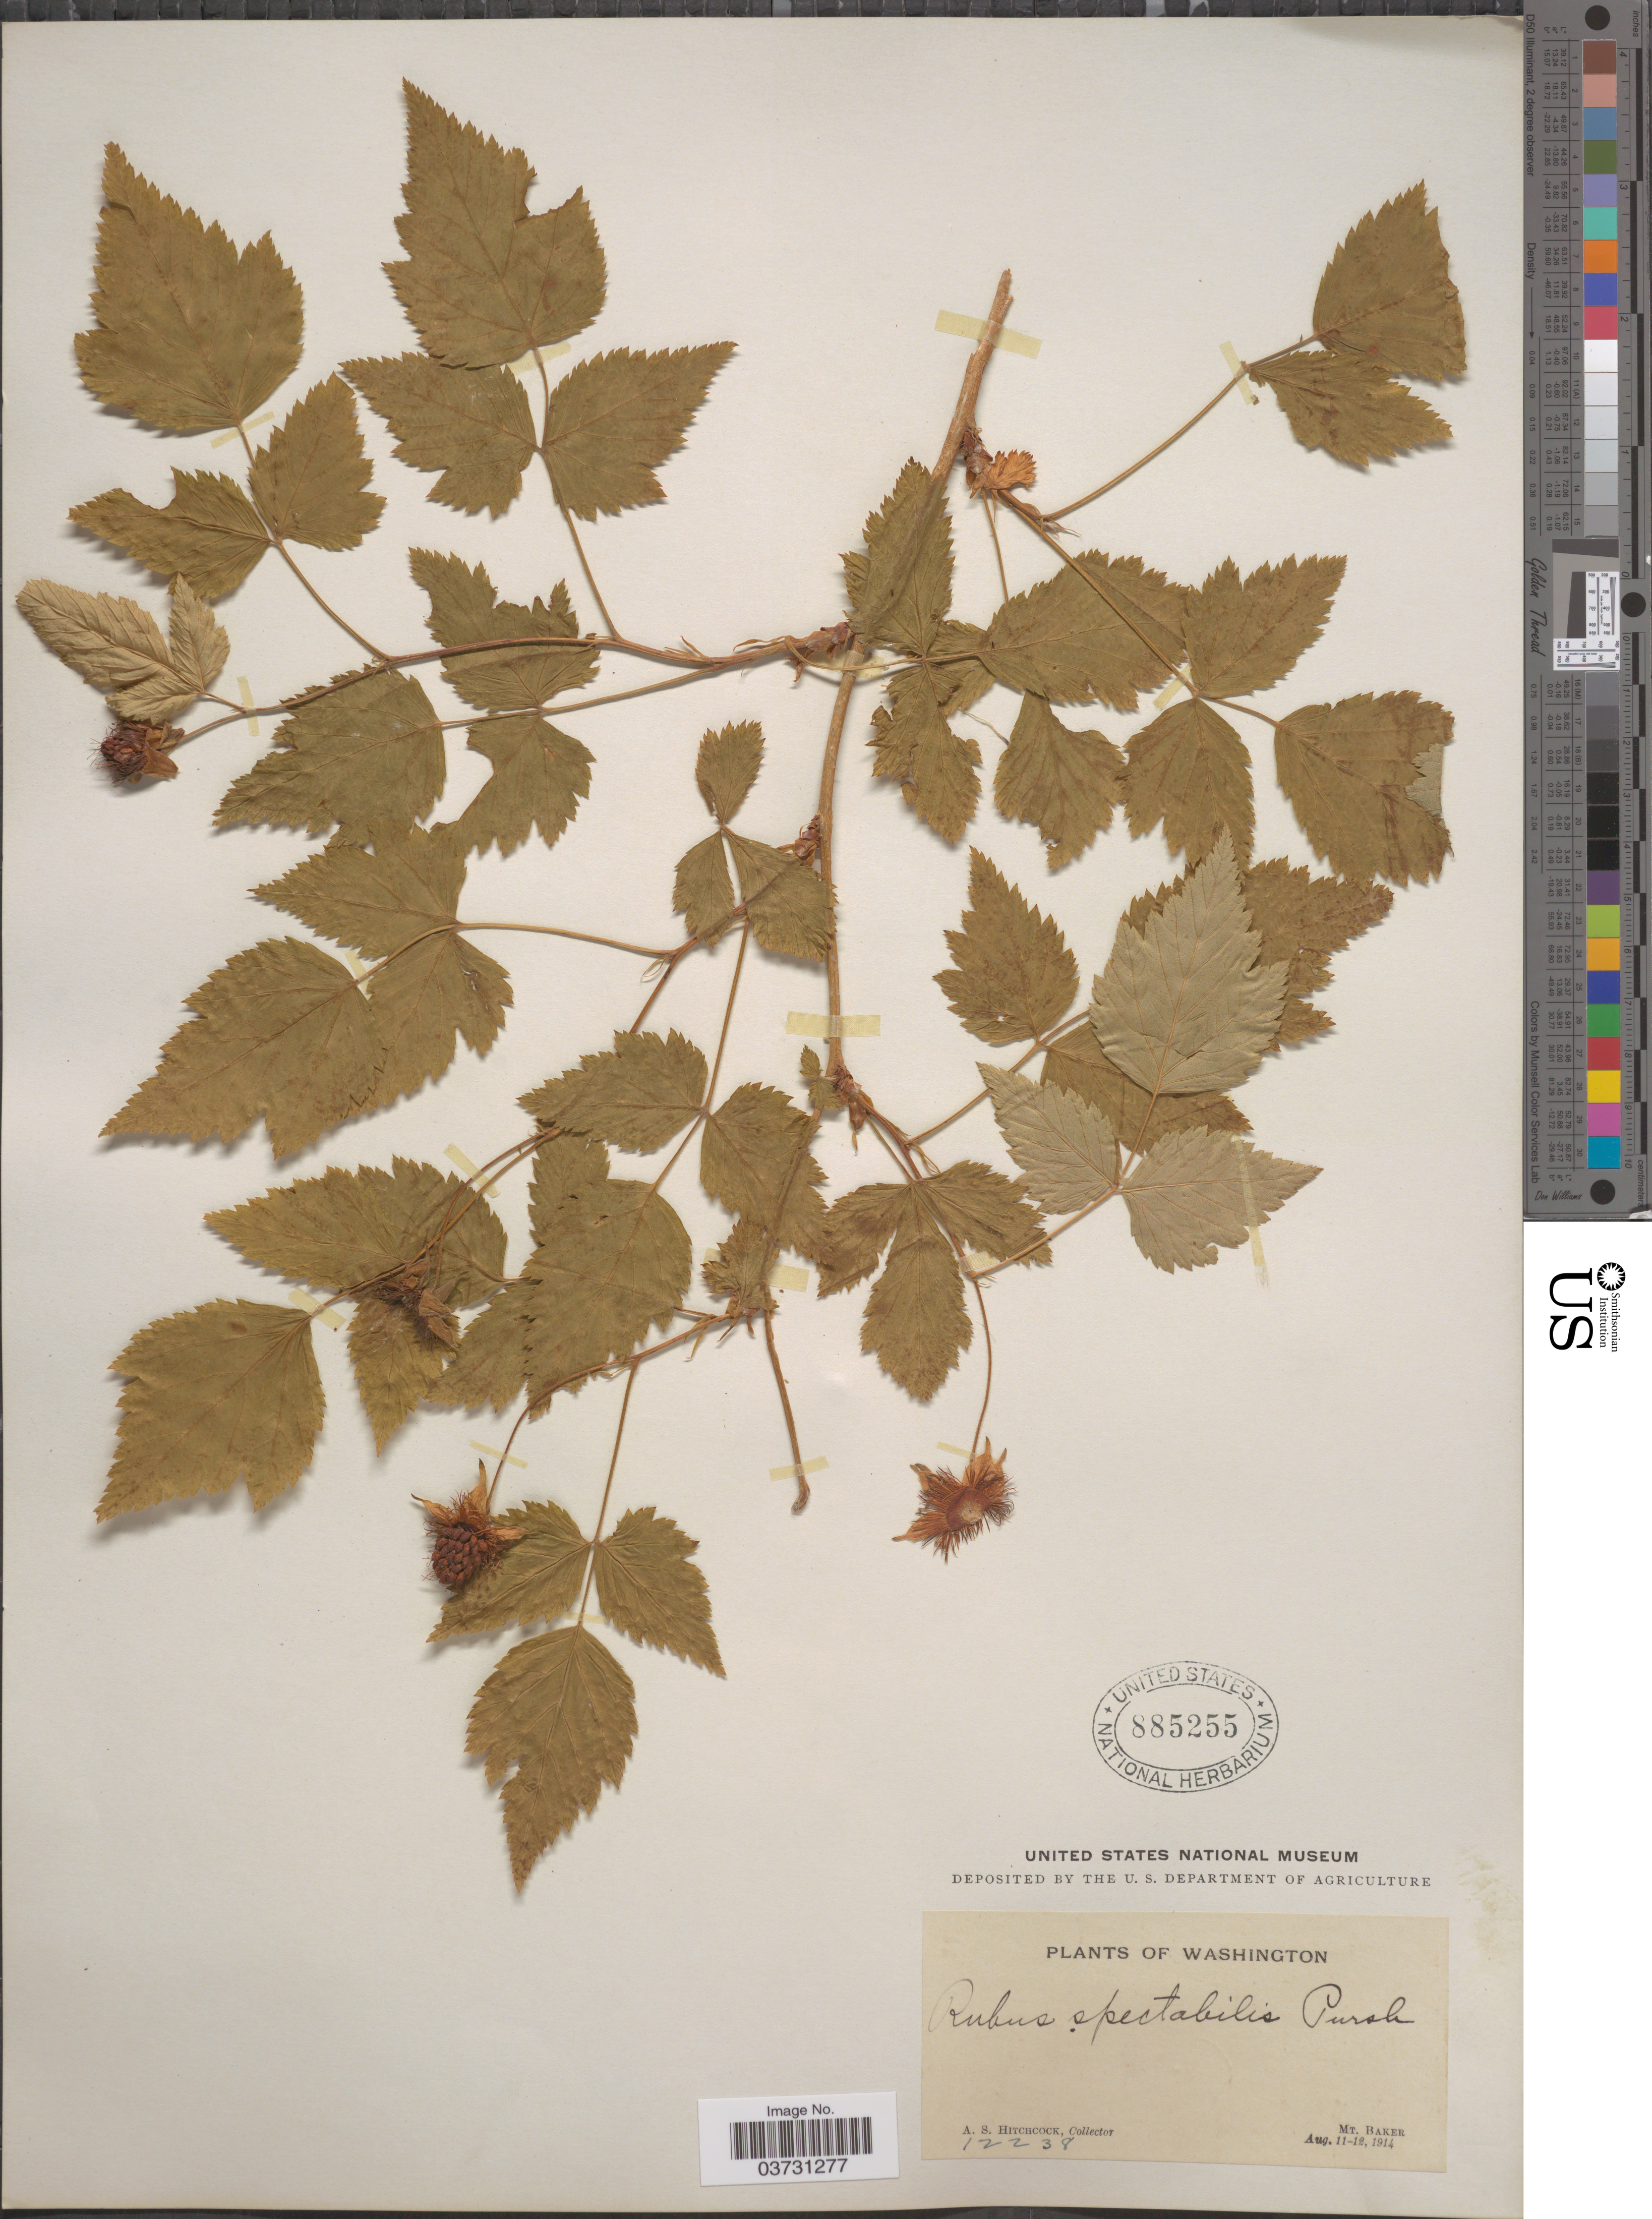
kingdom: Plantae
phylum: Tracheophyta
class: Magnoliopsida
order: Rosales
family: Rosaceae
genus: Rubus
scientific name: Rubus spectabilis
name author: Pursh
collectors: A. S. Hitchcock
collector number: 12238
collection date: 1914-08-11/1914-08-12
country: United States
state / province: Washington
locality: Mt. Baker.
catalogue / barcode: US 885255